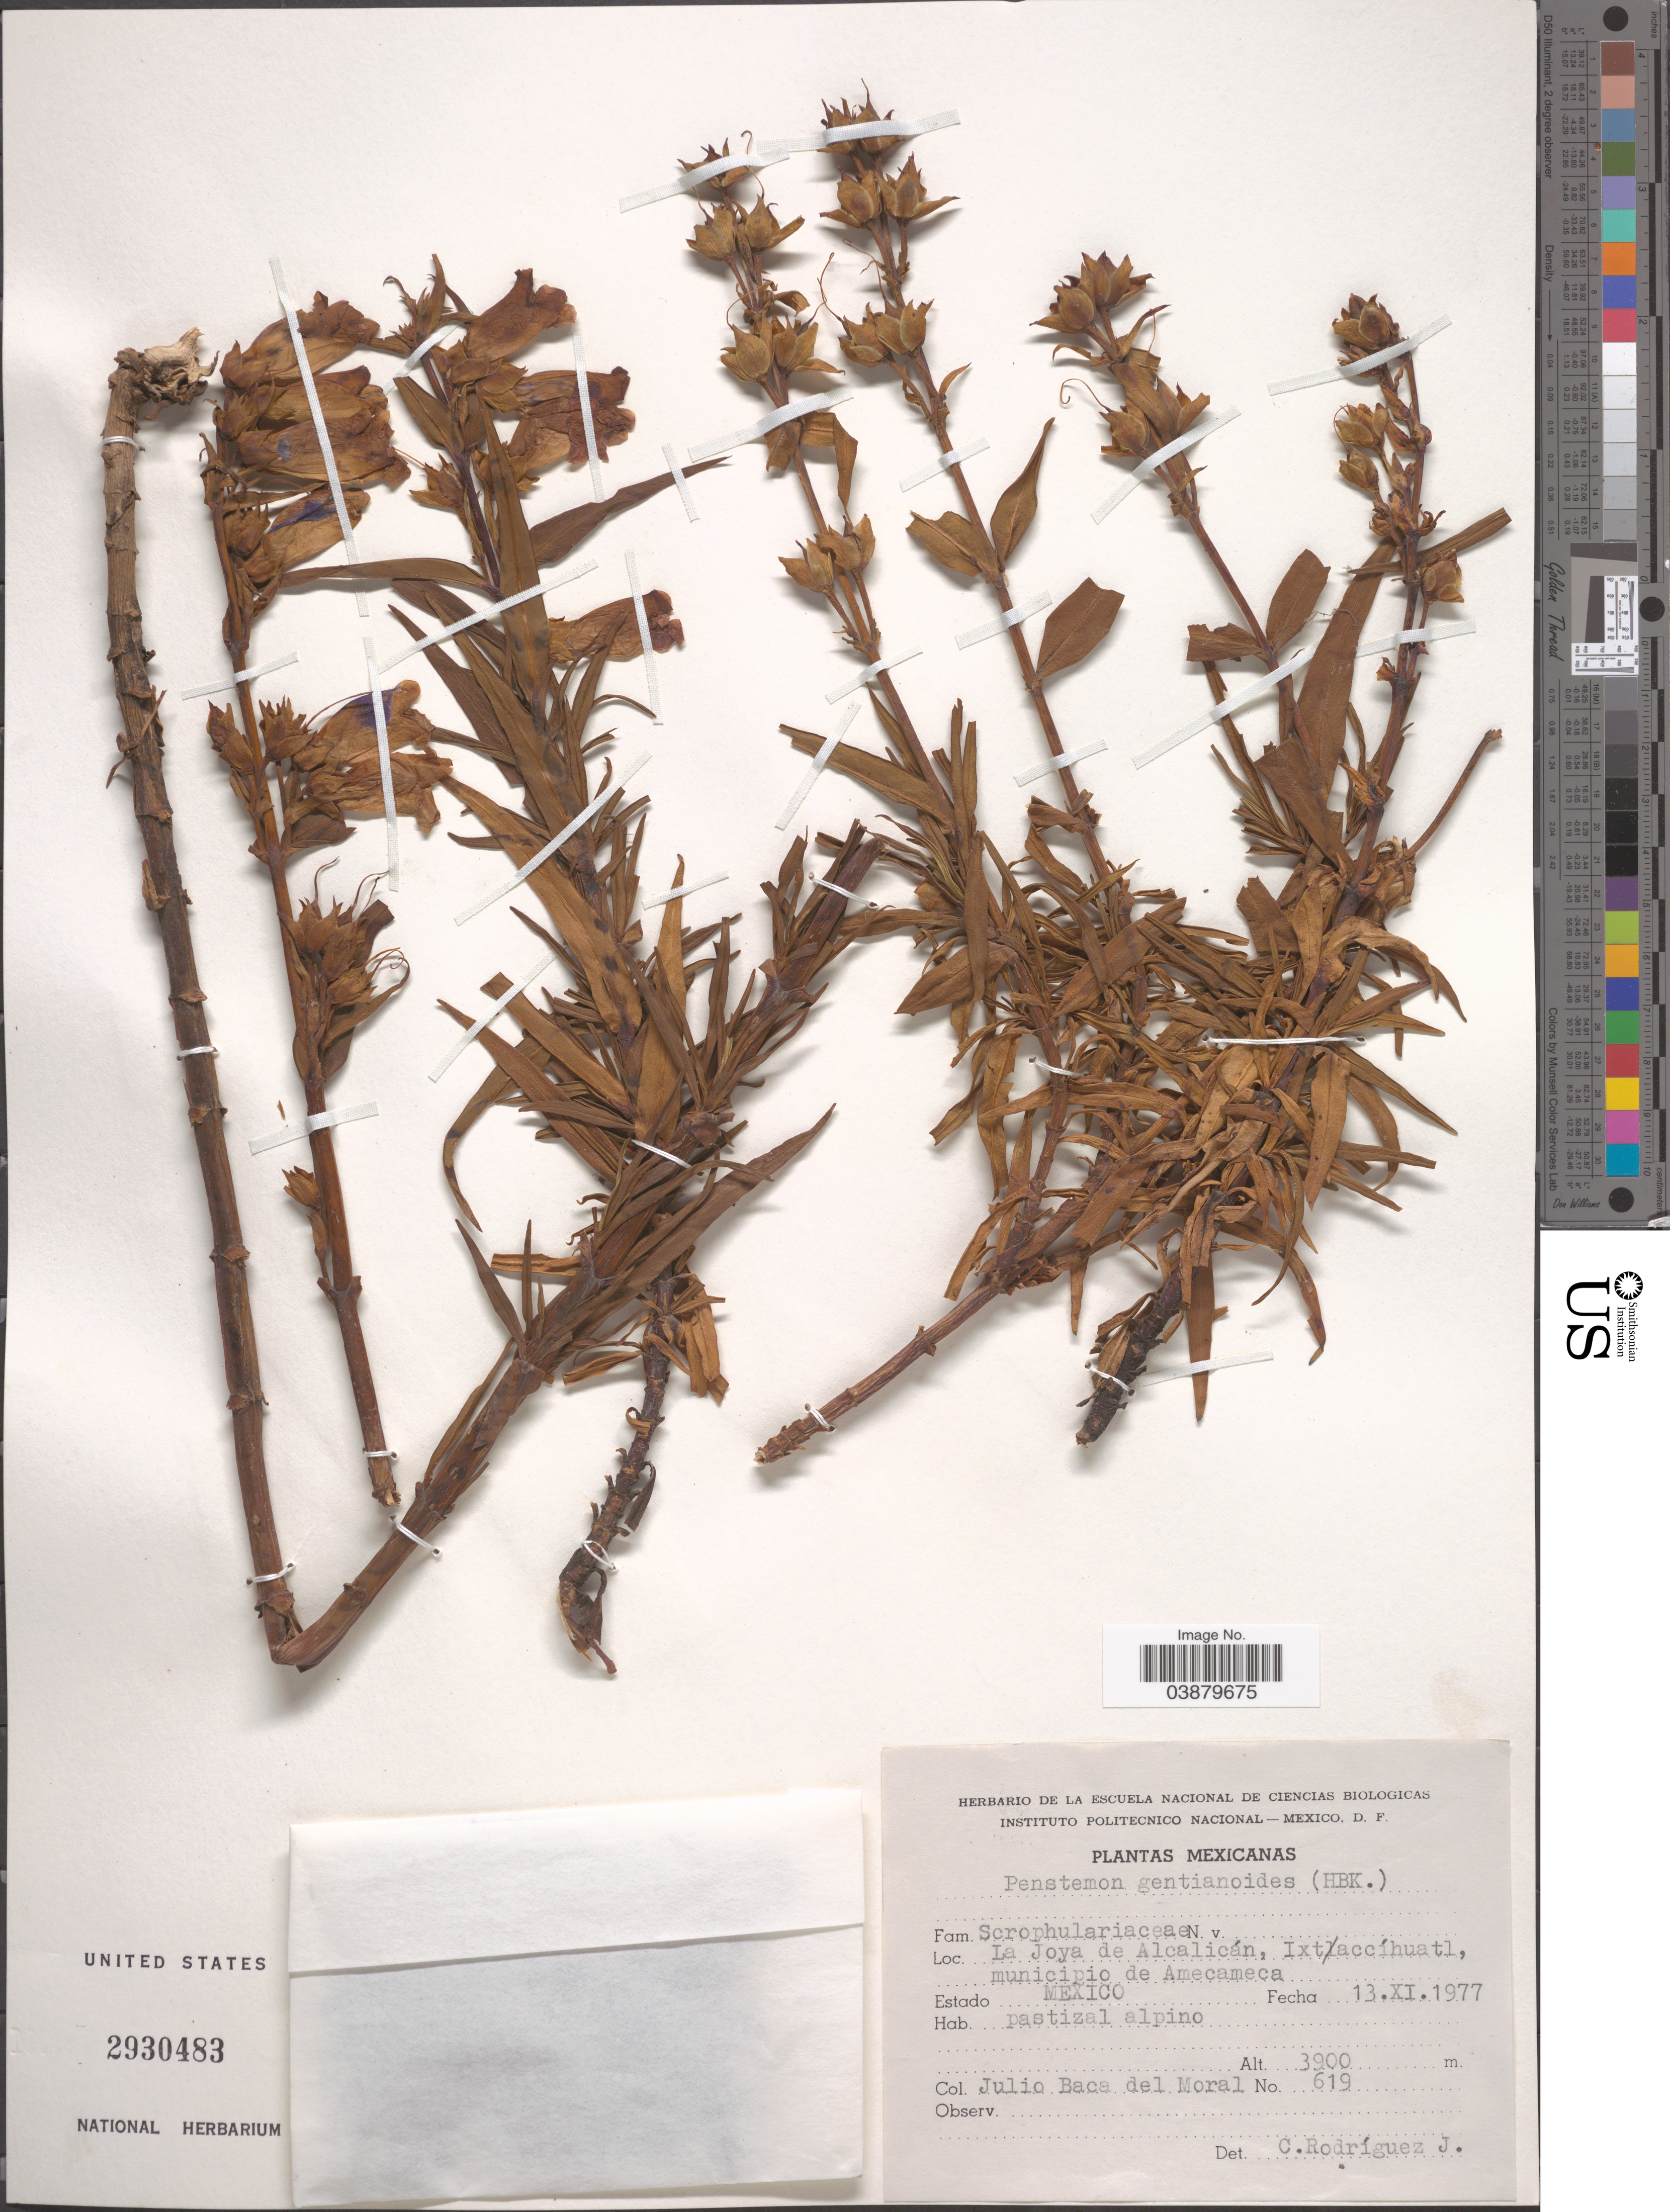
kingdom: Plantae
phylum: Tracheophyta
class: Magnoliopsida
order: Lamiales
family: Plantaginaceae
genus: Penstemon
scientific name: Penstemon gentianoides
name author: (Kunth) Poir.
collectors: Julio Baca del Moral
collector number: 619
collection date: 1977-11-13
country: Mexico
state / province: México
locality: Joya de Alcalicán, Ixtaccíhuatl, municipio de Amecameca.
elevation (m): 3900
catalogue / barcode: US 2930483